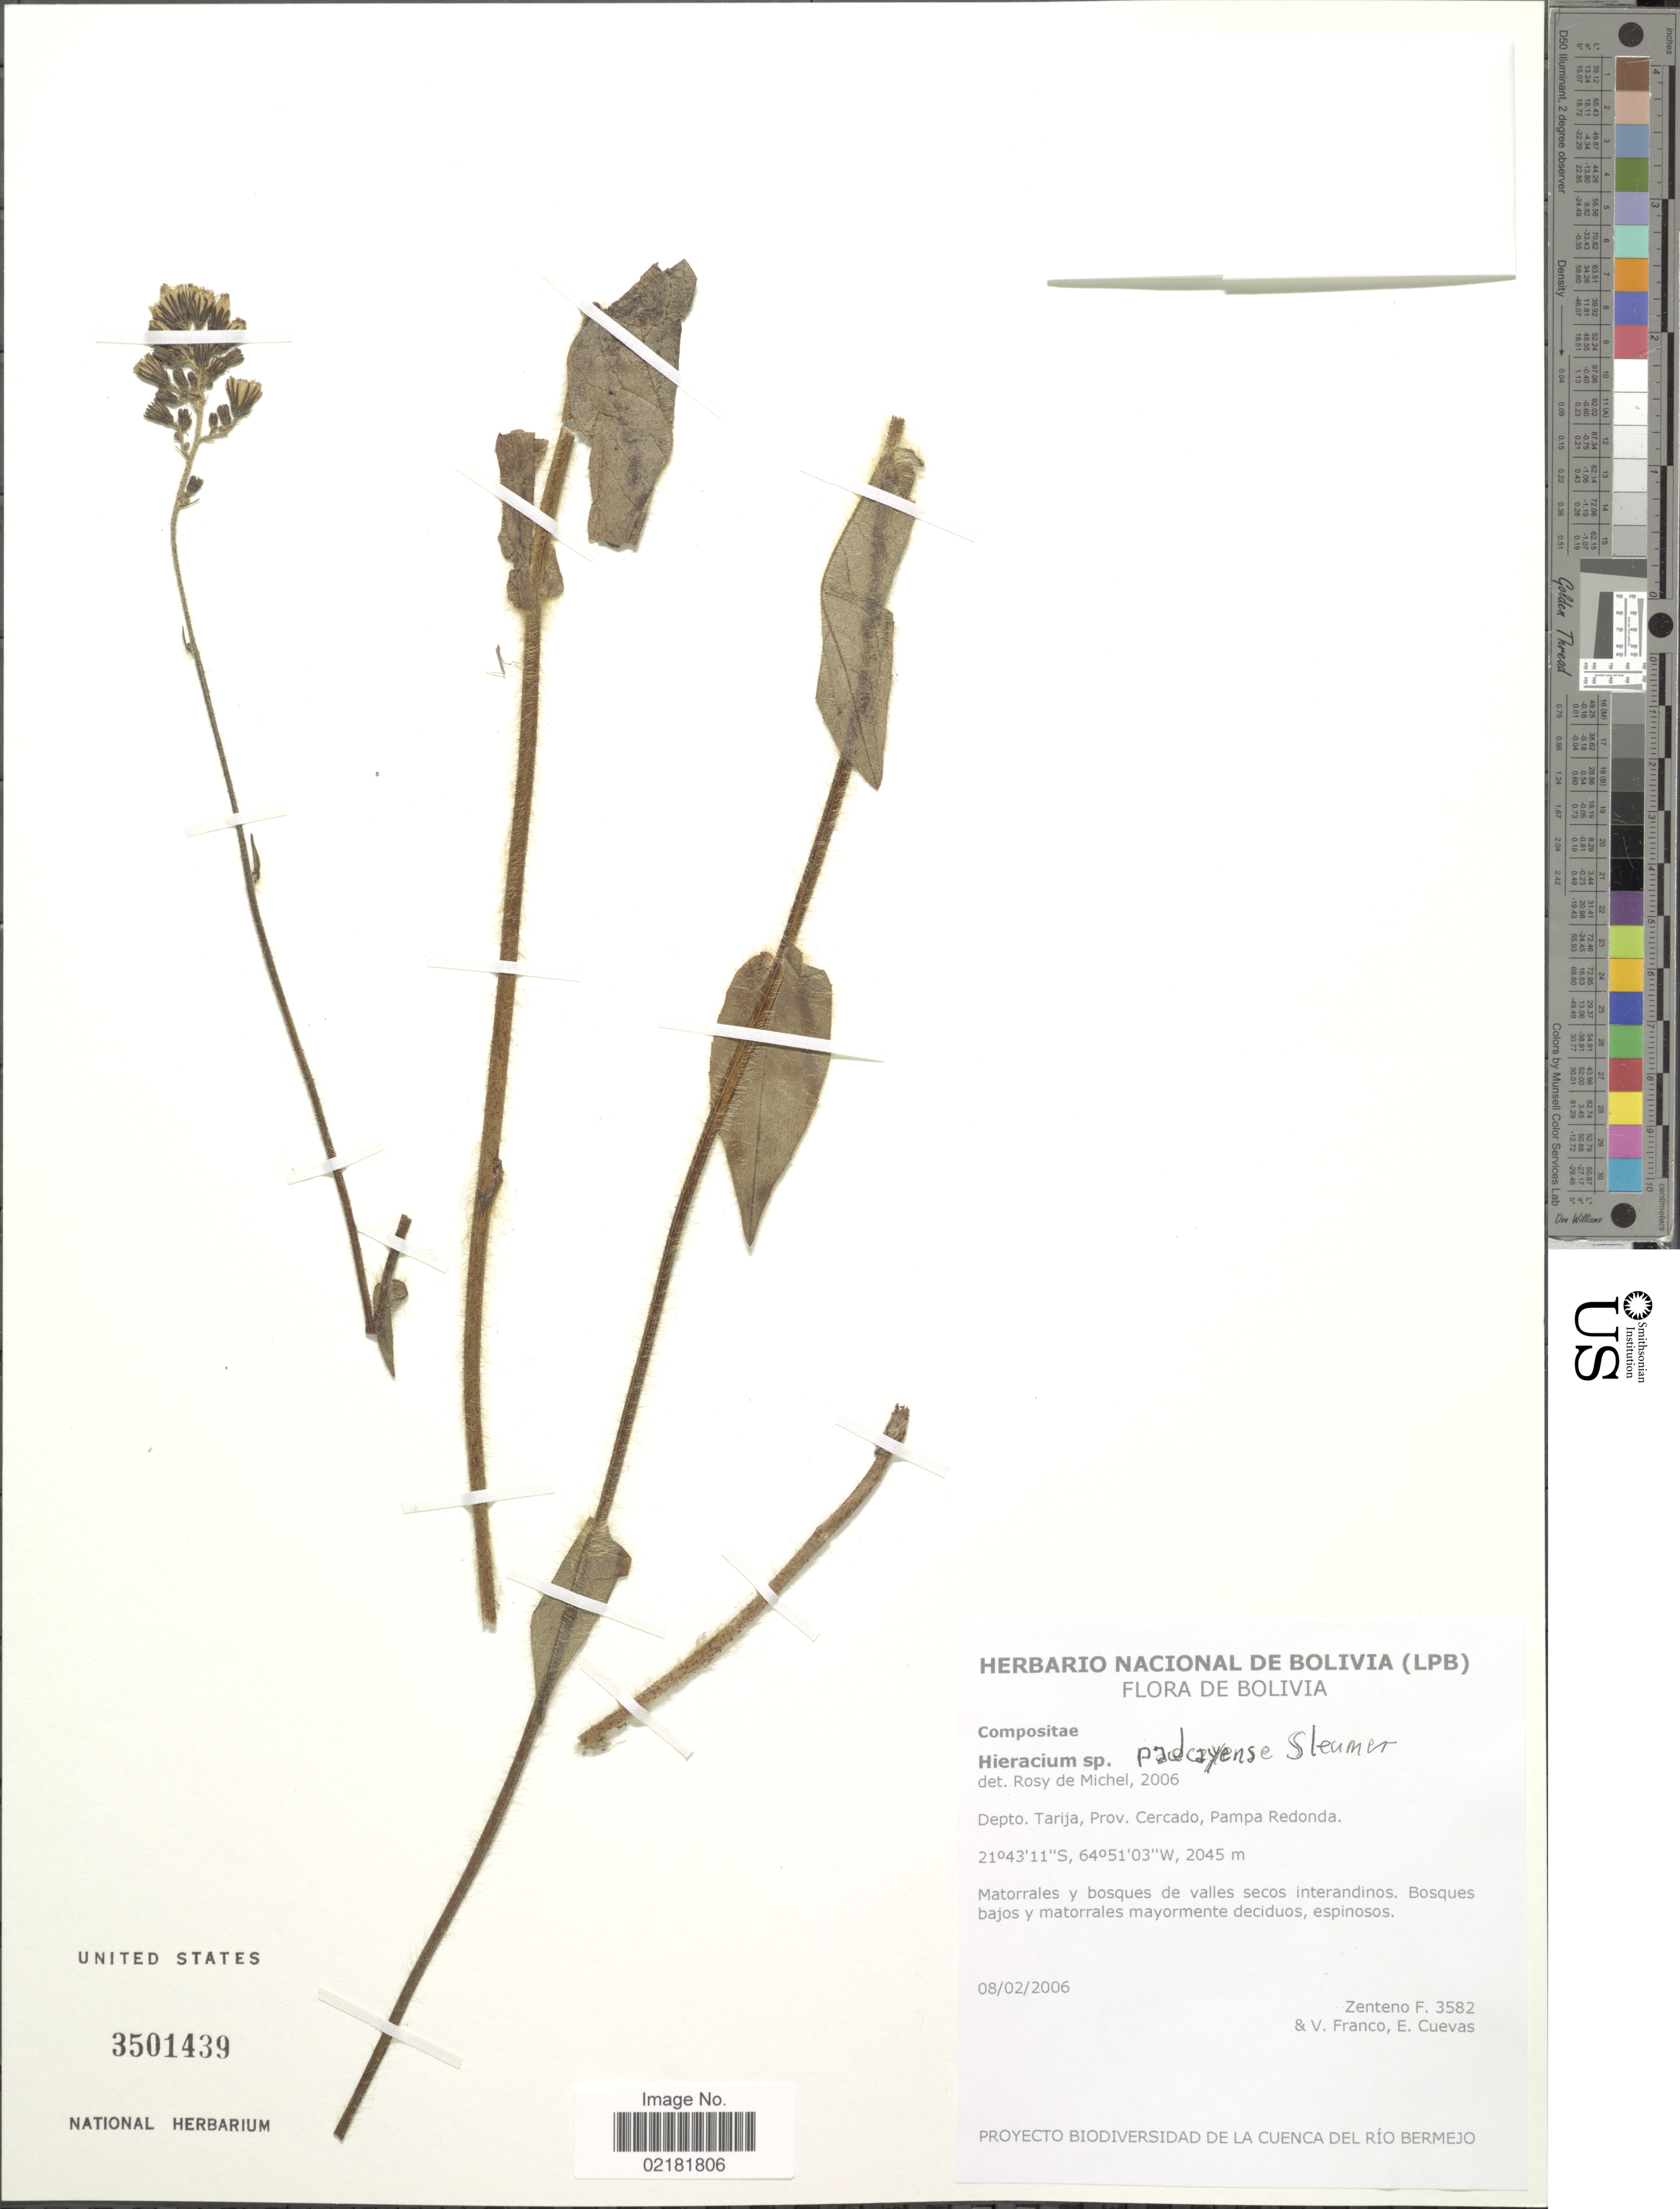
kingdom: Plantae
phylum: Tracheophyta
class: Magnoliopsida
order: Asterales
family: Asteraceae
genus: Hieracium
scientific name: Hieracium padcayense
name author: Sleumer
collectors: F. Zenteno, V. Franco & E. Cuevas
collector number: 3582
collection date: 2006-02-08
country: Bolivia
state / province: Tarija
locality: Prov. Cercado, Pampa Redonda.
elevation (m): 2045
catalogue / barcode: US 3501439